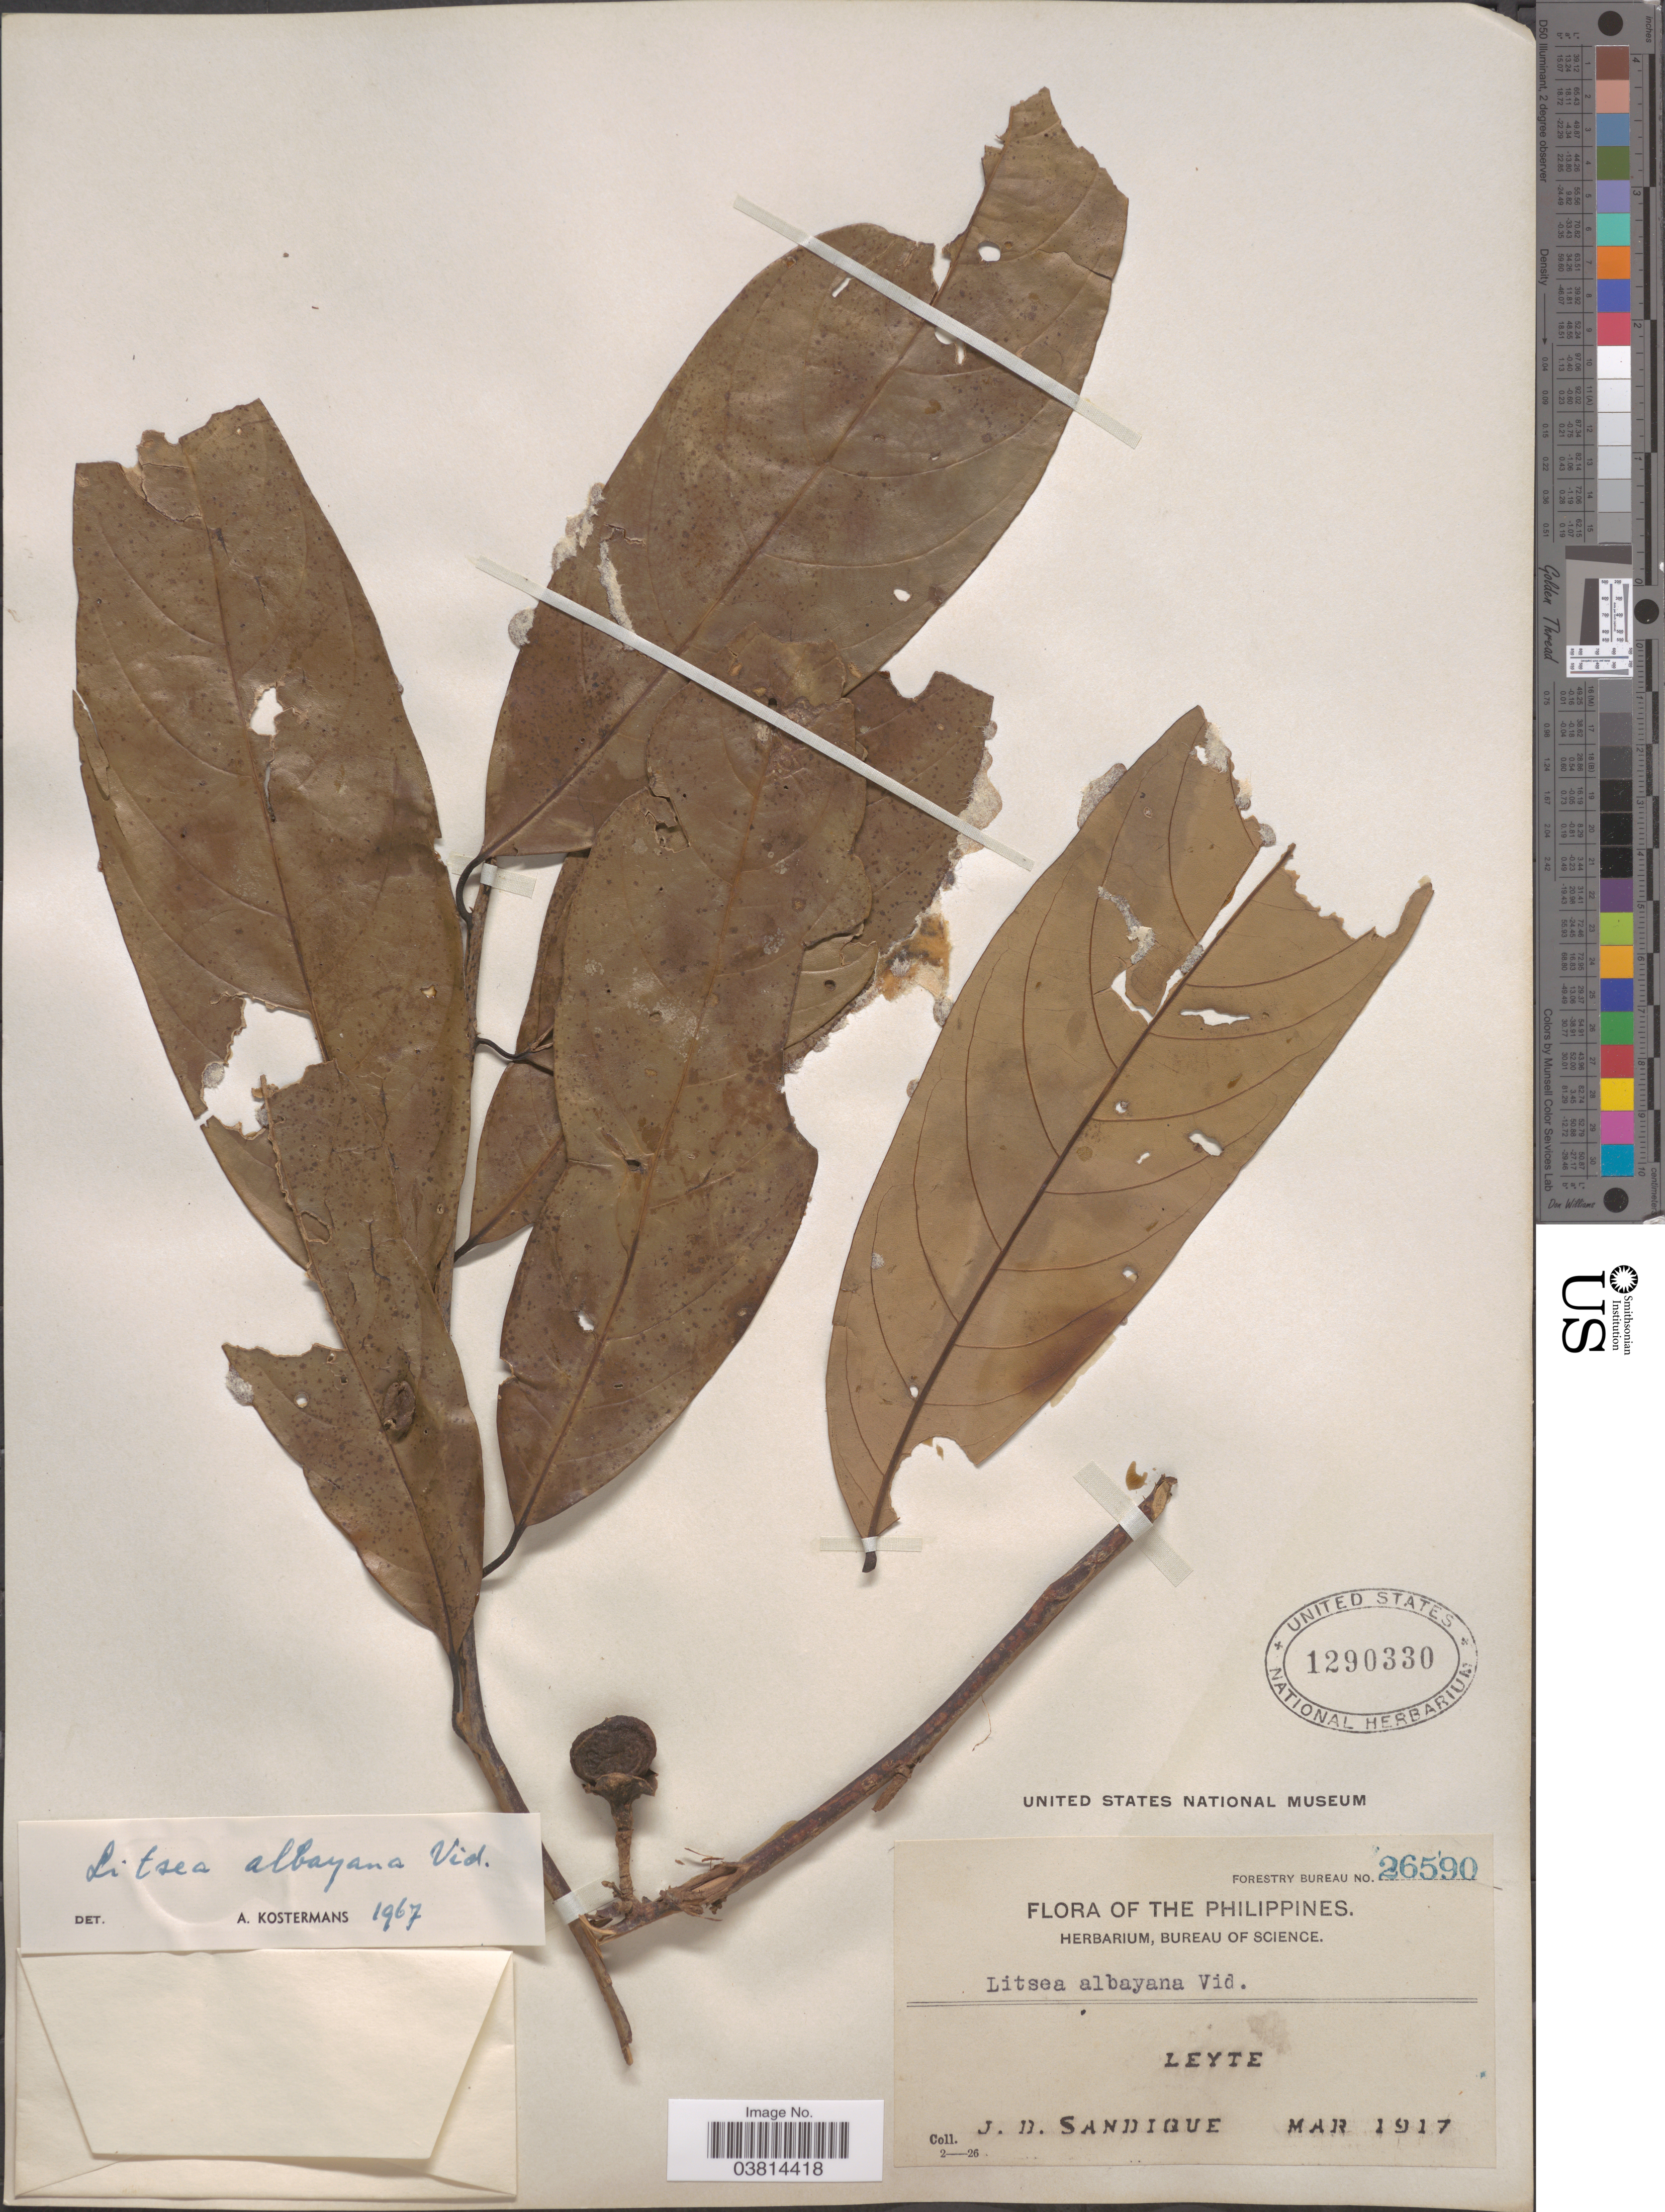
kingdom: Plantae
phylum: Tracheophyta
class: Magnoliopsida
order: Laurales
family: Lauraceae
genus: Litsea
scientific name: Litsea albayana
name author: S. Vidal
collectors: J. Sandique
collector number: Forestry Bureau 26590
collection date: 1917-03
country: Philippines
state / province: Eastern Visayas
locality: Leyte.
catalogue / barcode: US 1290330